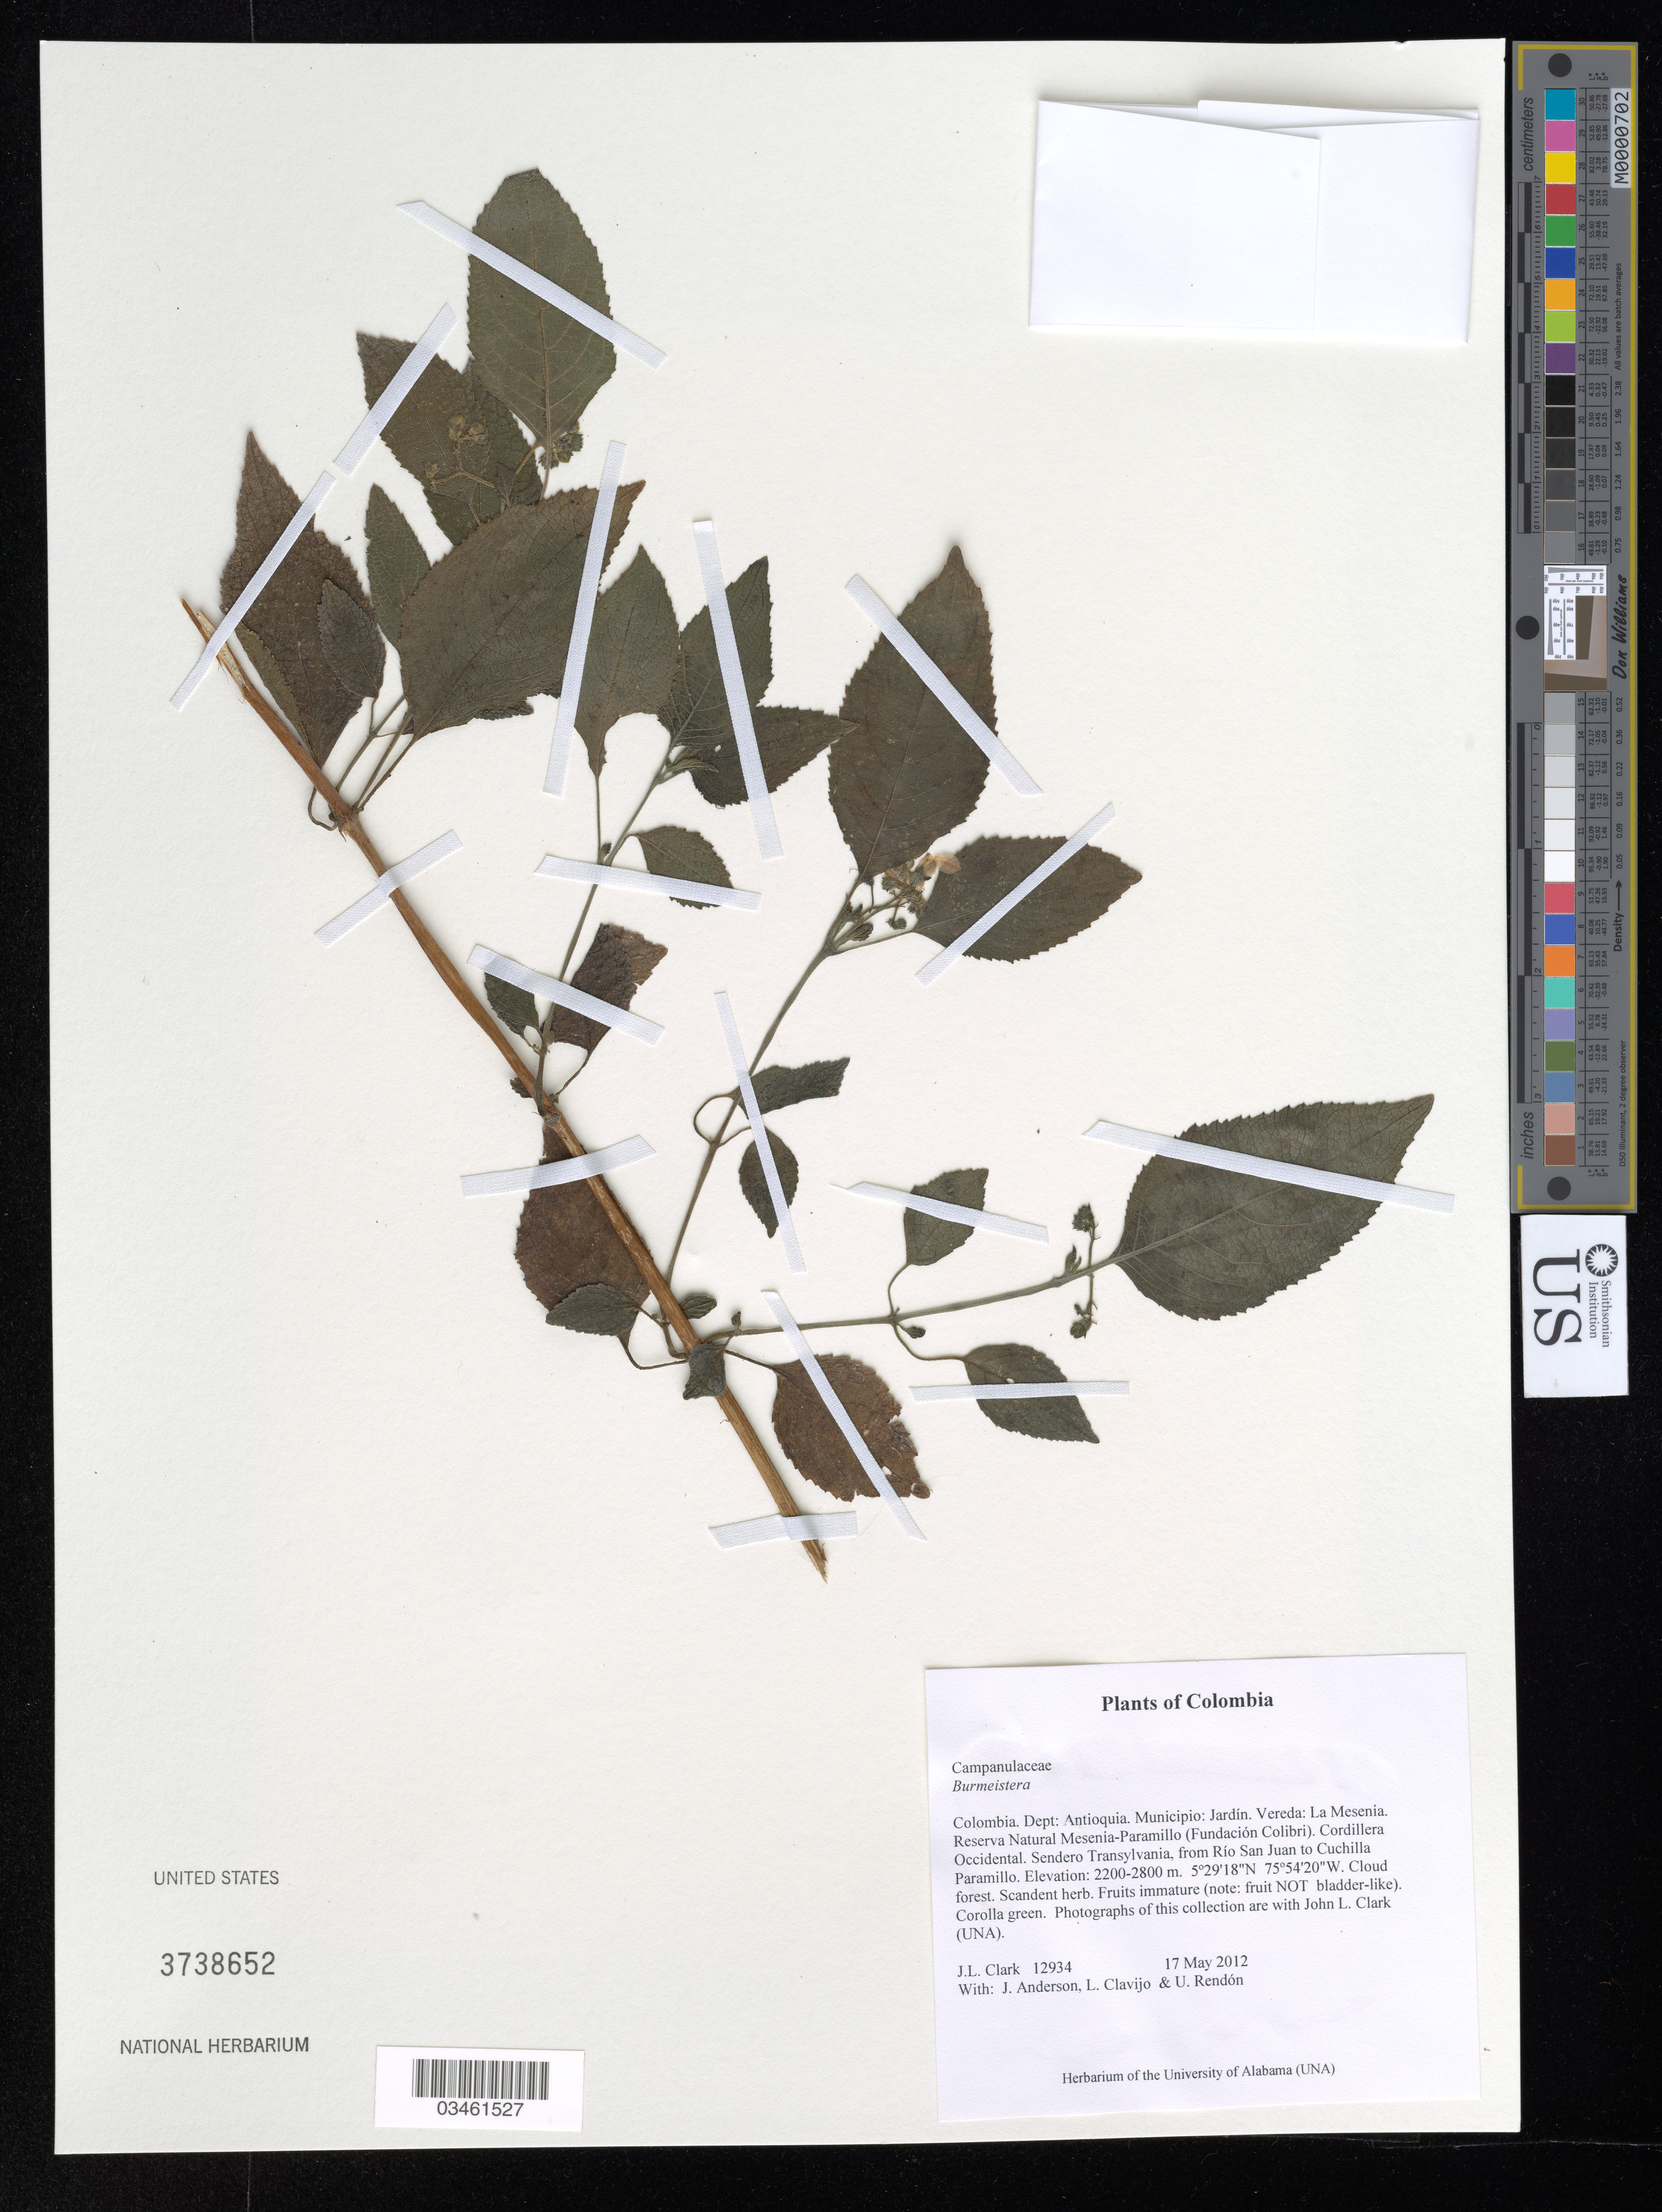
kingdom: Plantae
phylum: Tracheophyta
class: Magnoliopsida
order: Cornales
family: Loasaceae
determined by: Lagomarsino, L. P.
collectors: J. L. Clark, J. Anderson, L. Clavijo & U. Rendón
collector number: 12934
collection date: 2012-05-17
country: Colombia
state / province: Antioquia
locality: Dept: Antioquia. Municipio: Jardín. Vereda: La Mesenia. Reserva Natural Mesenia-Paramillo (Fundación Colibri). Cordillera Occidental. Sendero Transylvania, from Río San Juan to Cuchilla Paramillo.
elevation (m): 2200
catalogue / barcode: US 3738652